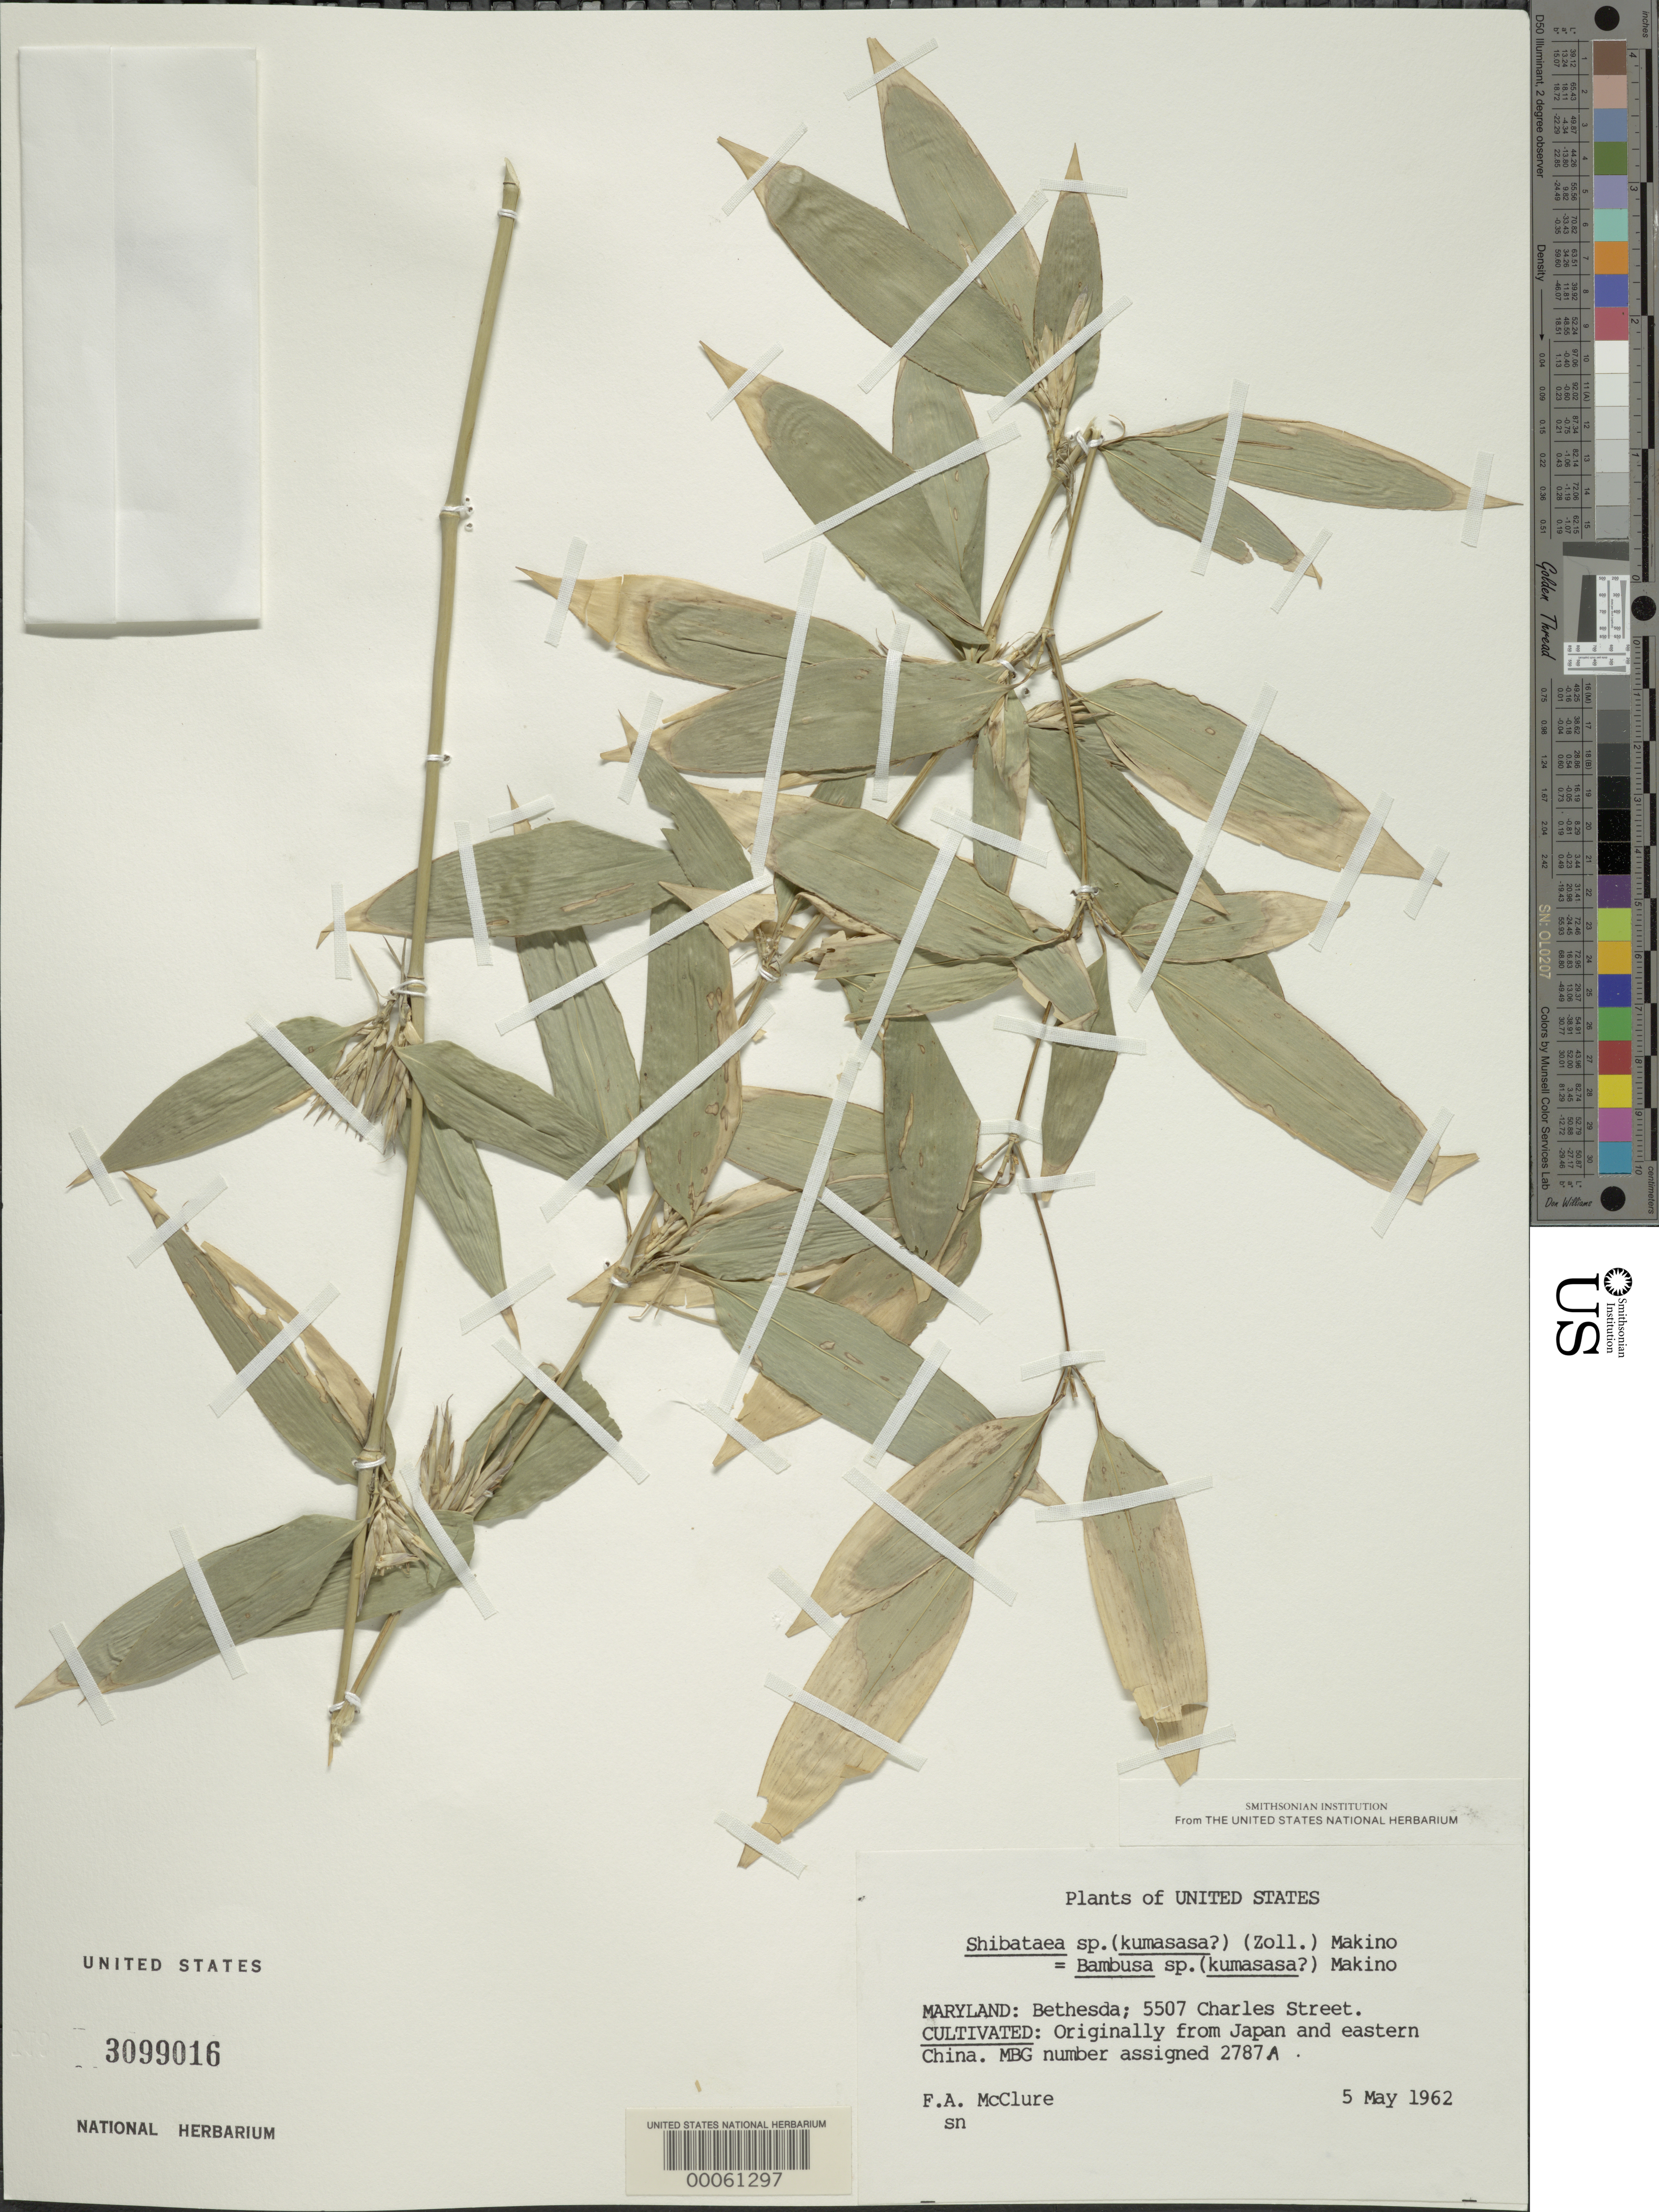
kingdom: Plantae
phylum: Tracheophyta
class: Liliopsida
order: Poales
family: Poaceae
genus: Shibataea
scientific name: Shibataea kumasasa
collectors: F. A. McClure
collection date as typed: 05 May 1962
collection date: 1962-05-05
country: United States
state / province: Maryland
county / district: Montgomery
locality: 5507 Charles Street, Bethesda (McClure's garden)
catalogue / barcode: US 3099016